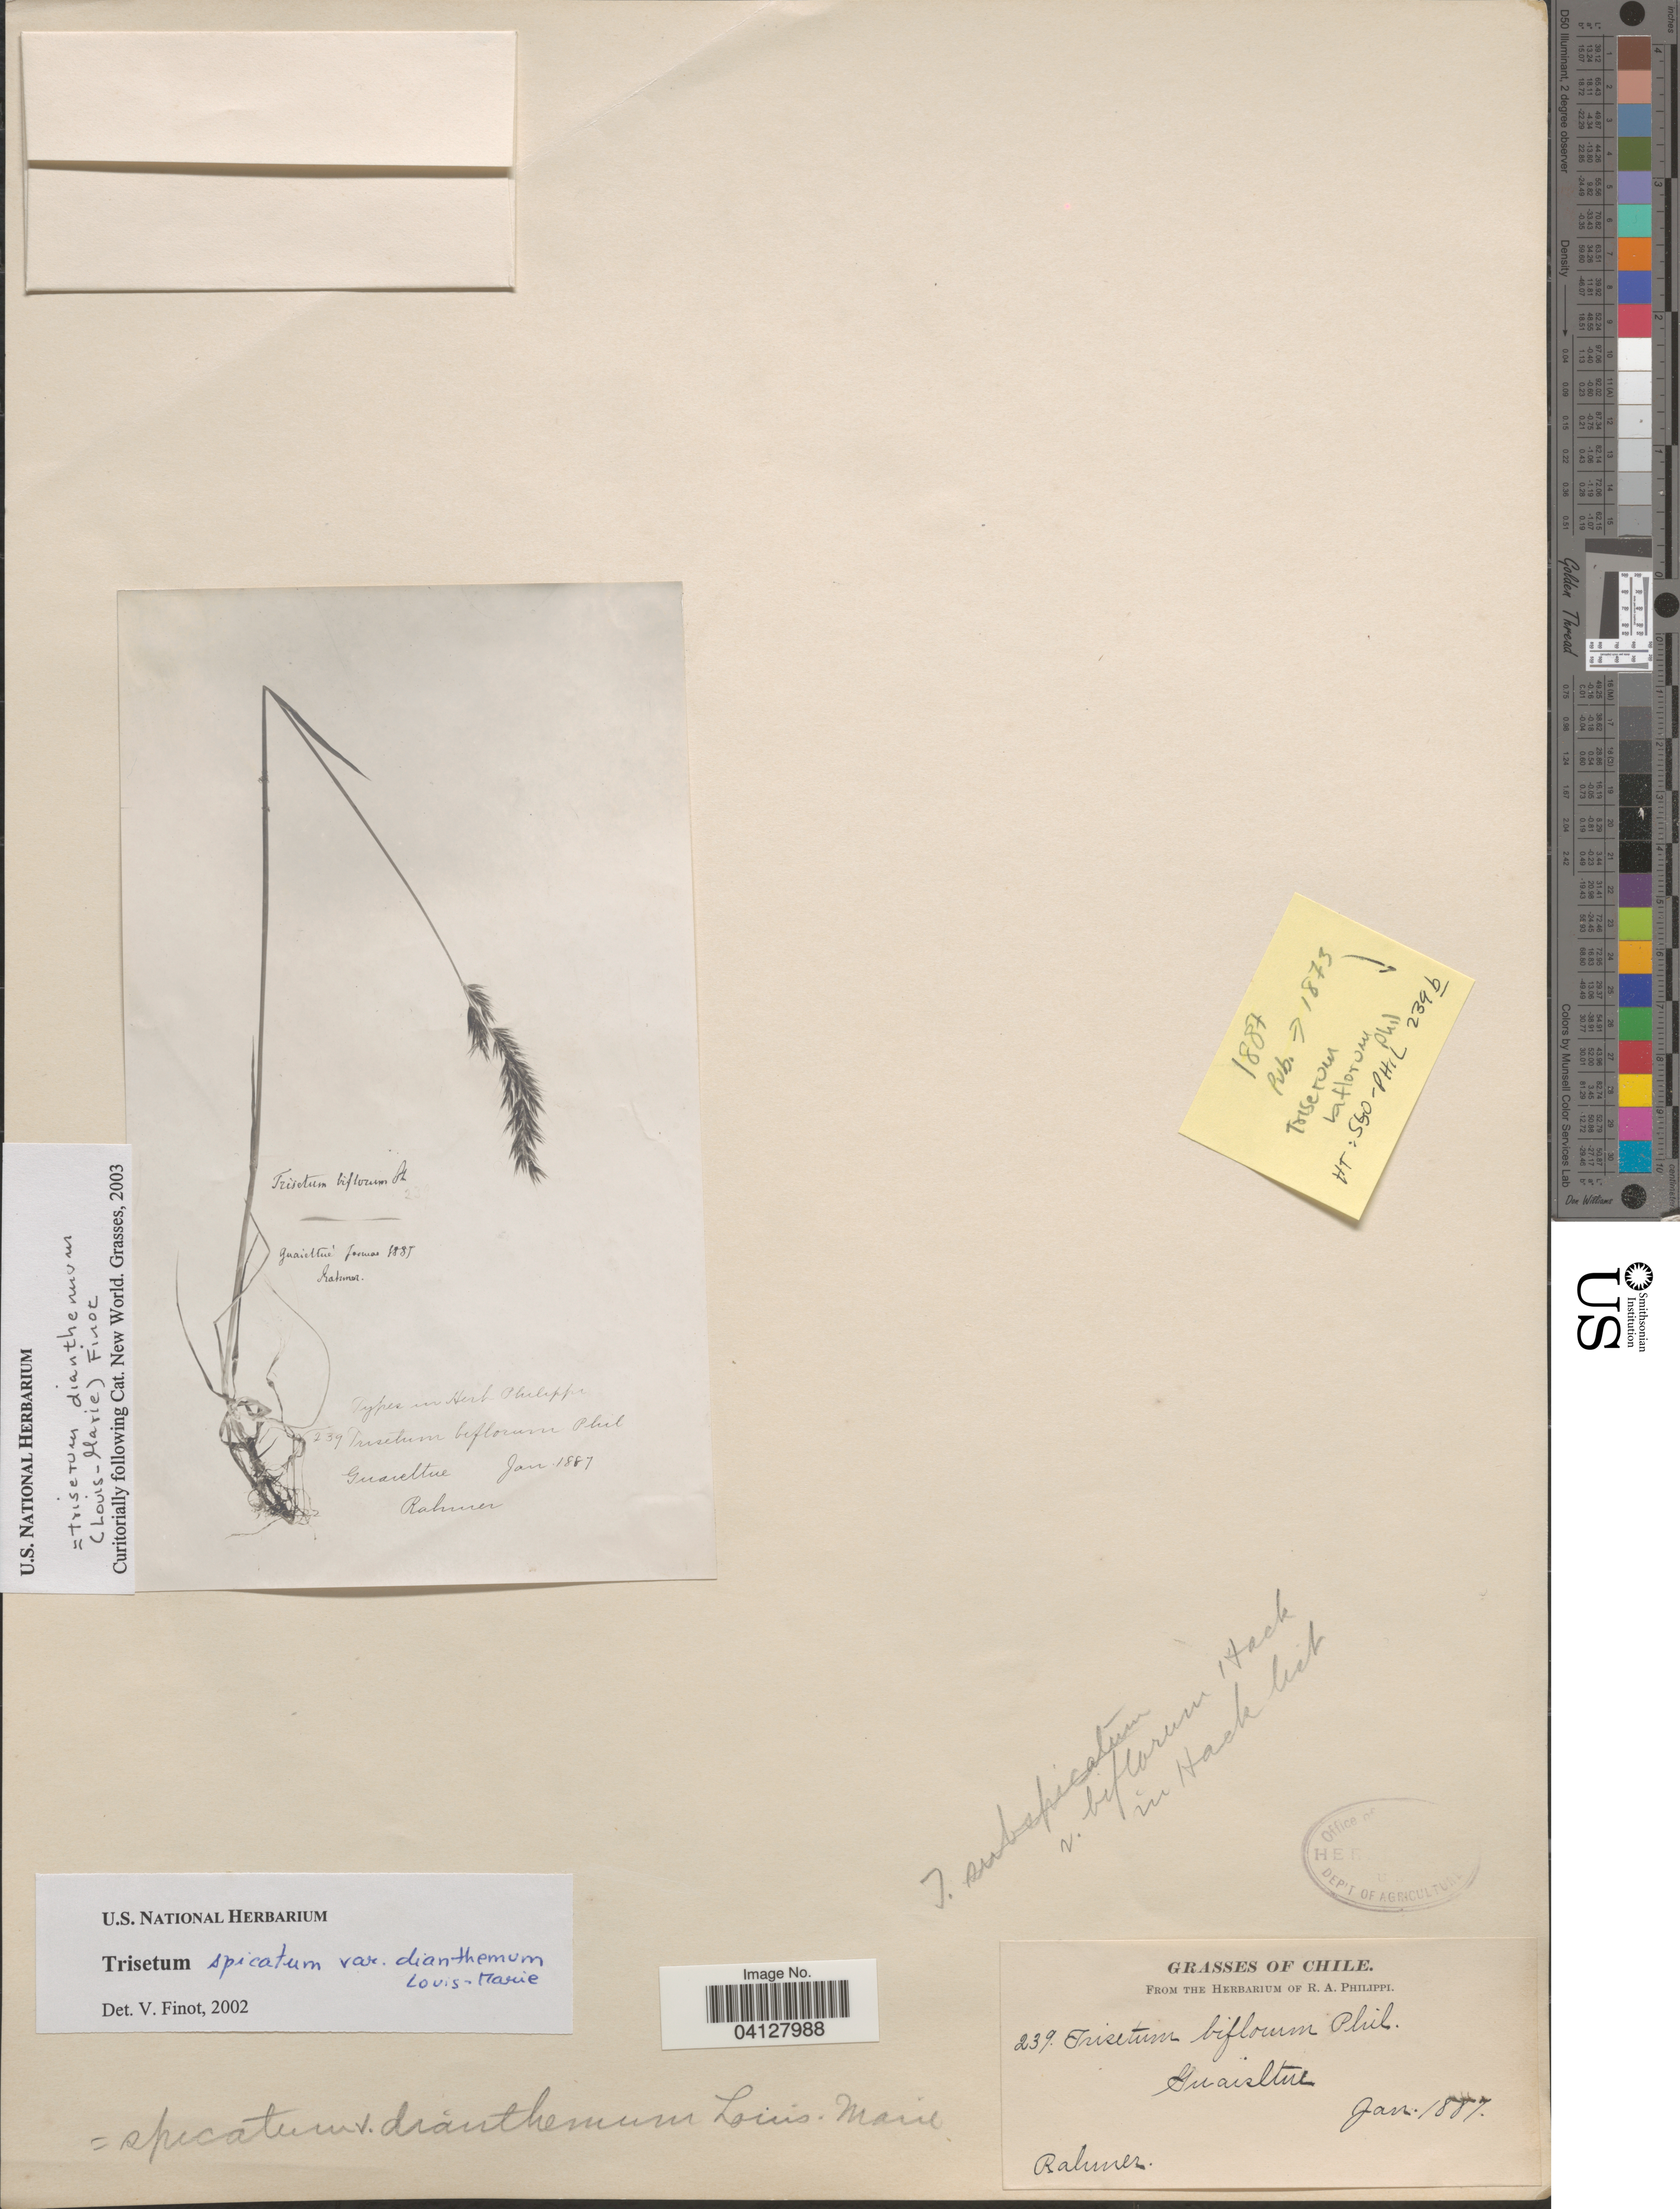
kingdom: Plantae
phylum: Tracheophyta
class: Liliopsida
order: Poales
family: Poaceae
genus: Trisetum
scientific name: Trisetum dianthemum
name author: (Louis-Marie) Finot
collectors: Rahmer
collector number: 239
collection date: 1887-01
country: Chile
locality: Guaisltue.